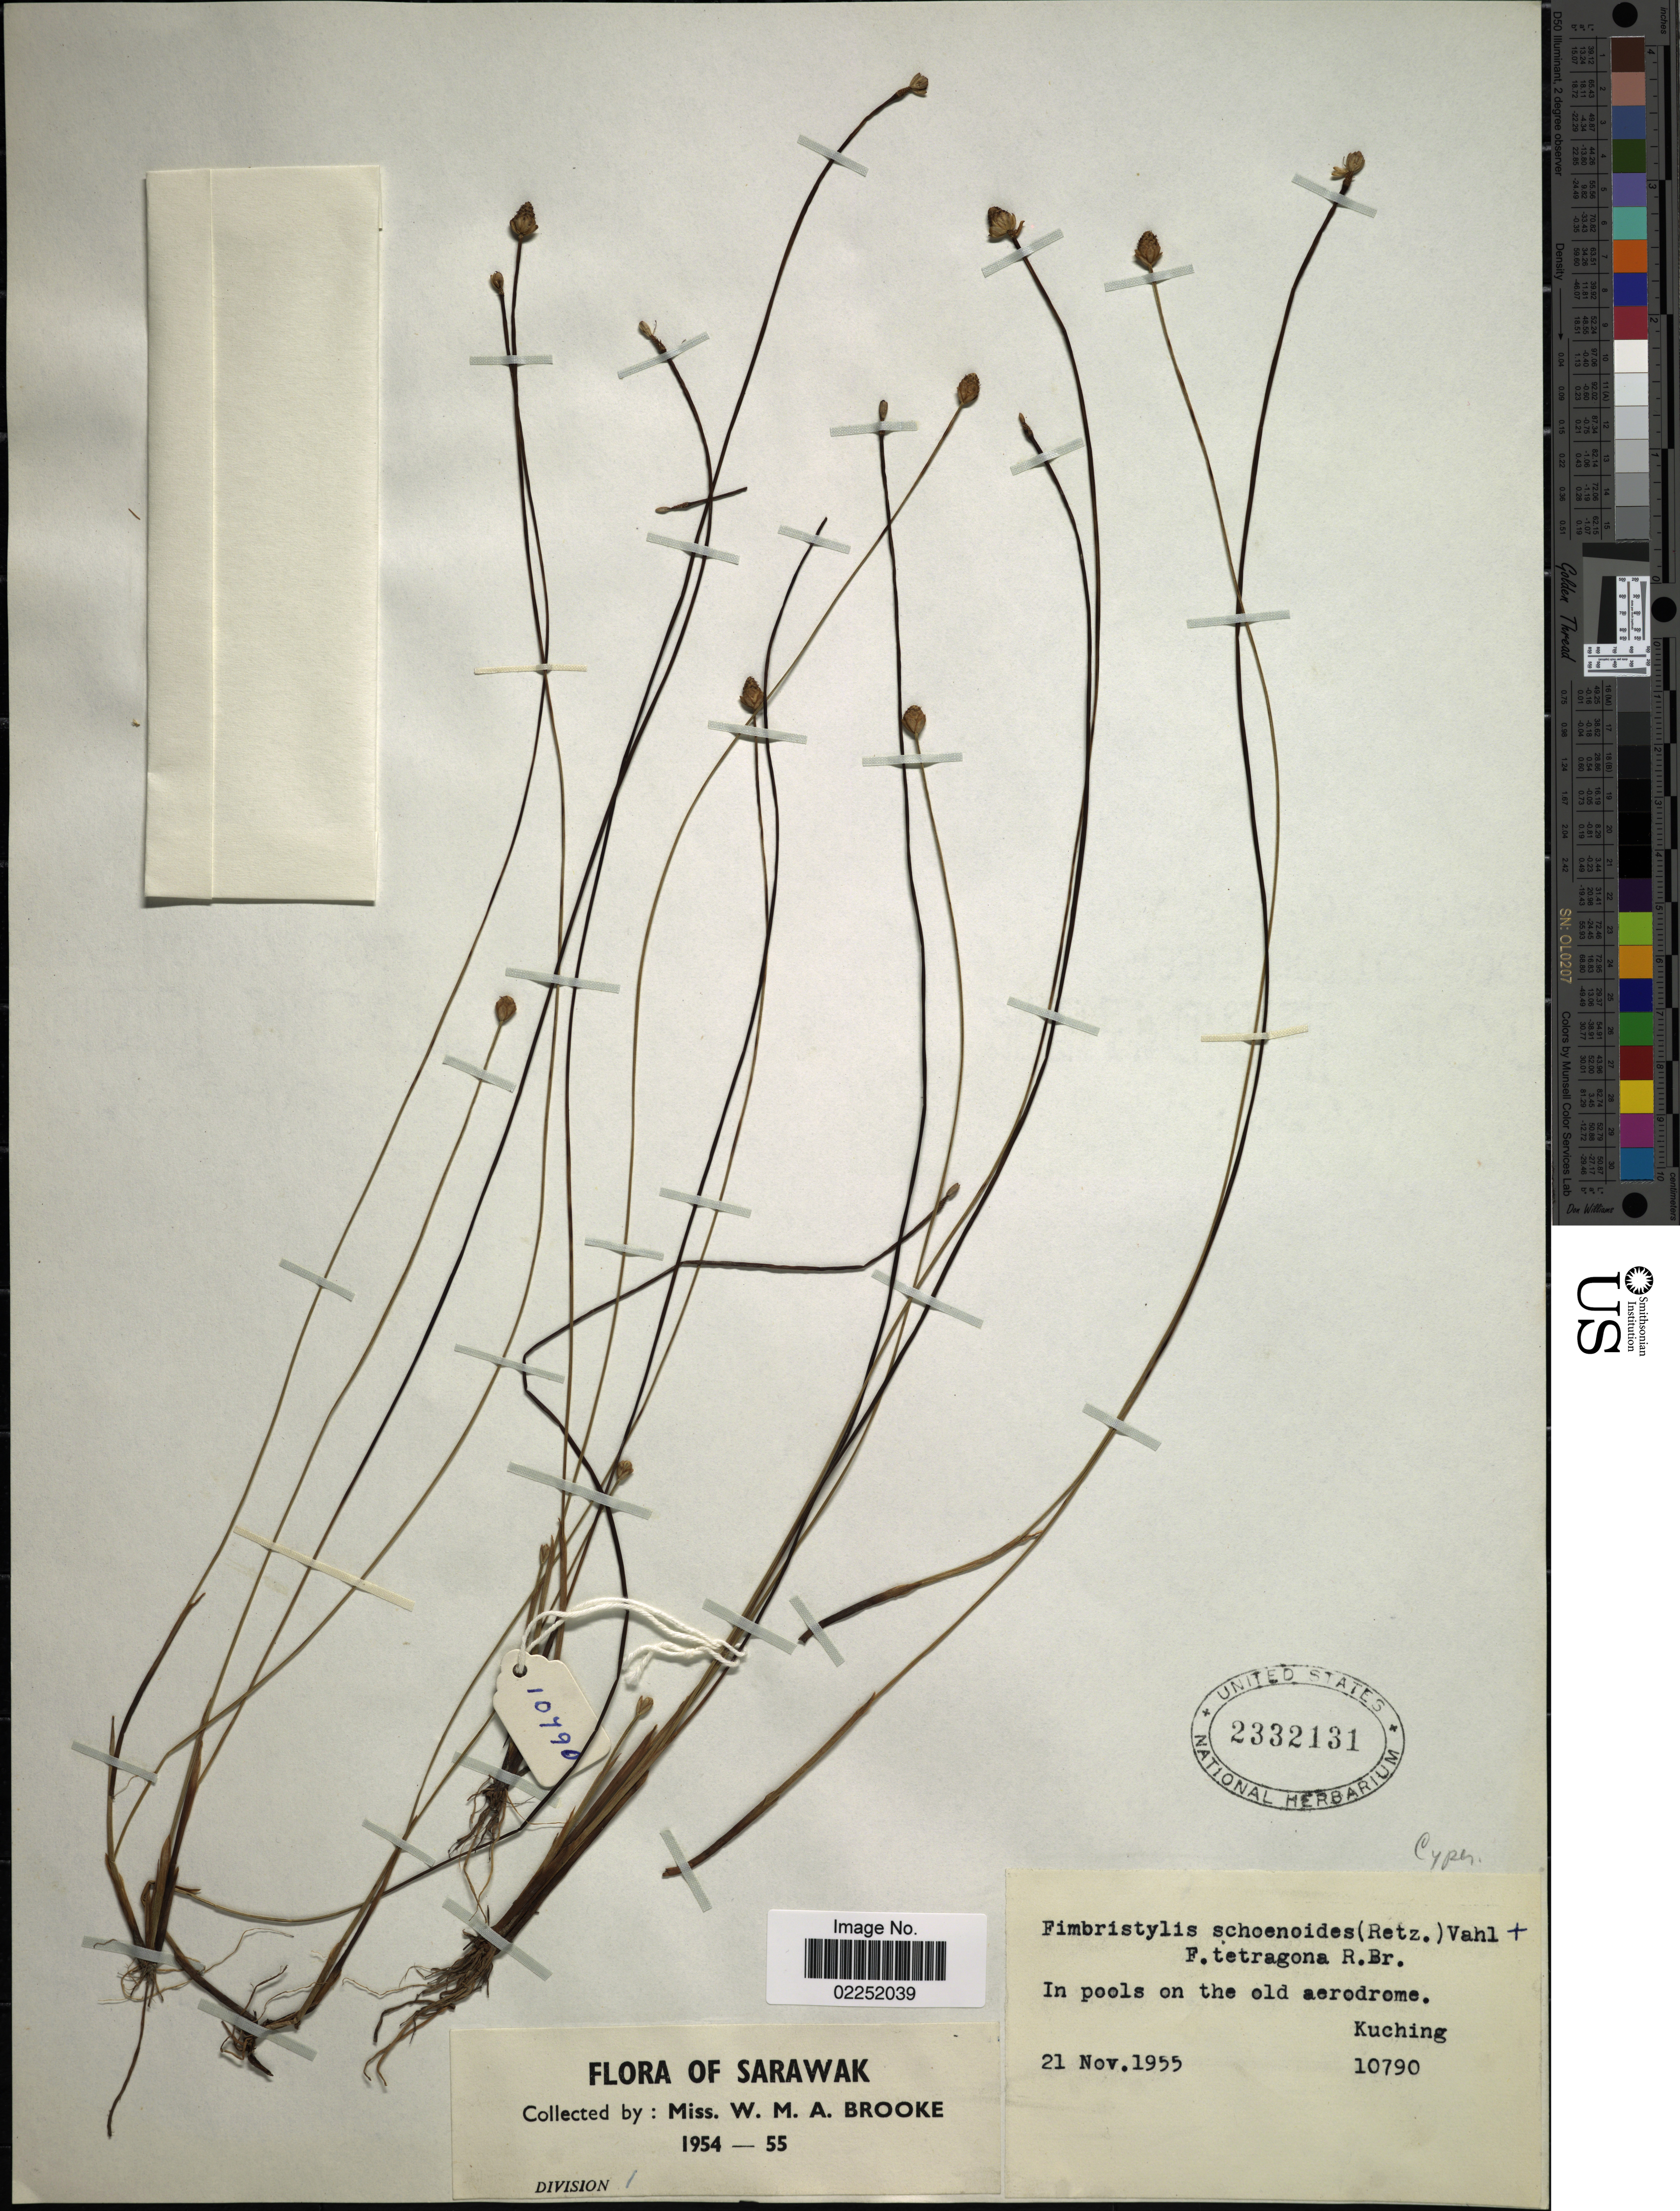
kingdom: Plantae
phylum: Tracheophyta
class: Liliopsida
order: Poales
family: Cyperaceae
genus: Fimbristylis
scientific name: Fimbristylis schoenoides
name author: (Retz.) Vahl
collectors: W. Brooke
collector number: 10790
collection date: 1955-11-21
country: Malaysia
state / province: Sarawak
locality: In pool on the old aerodrome, Kuching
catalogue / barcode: US 2332131